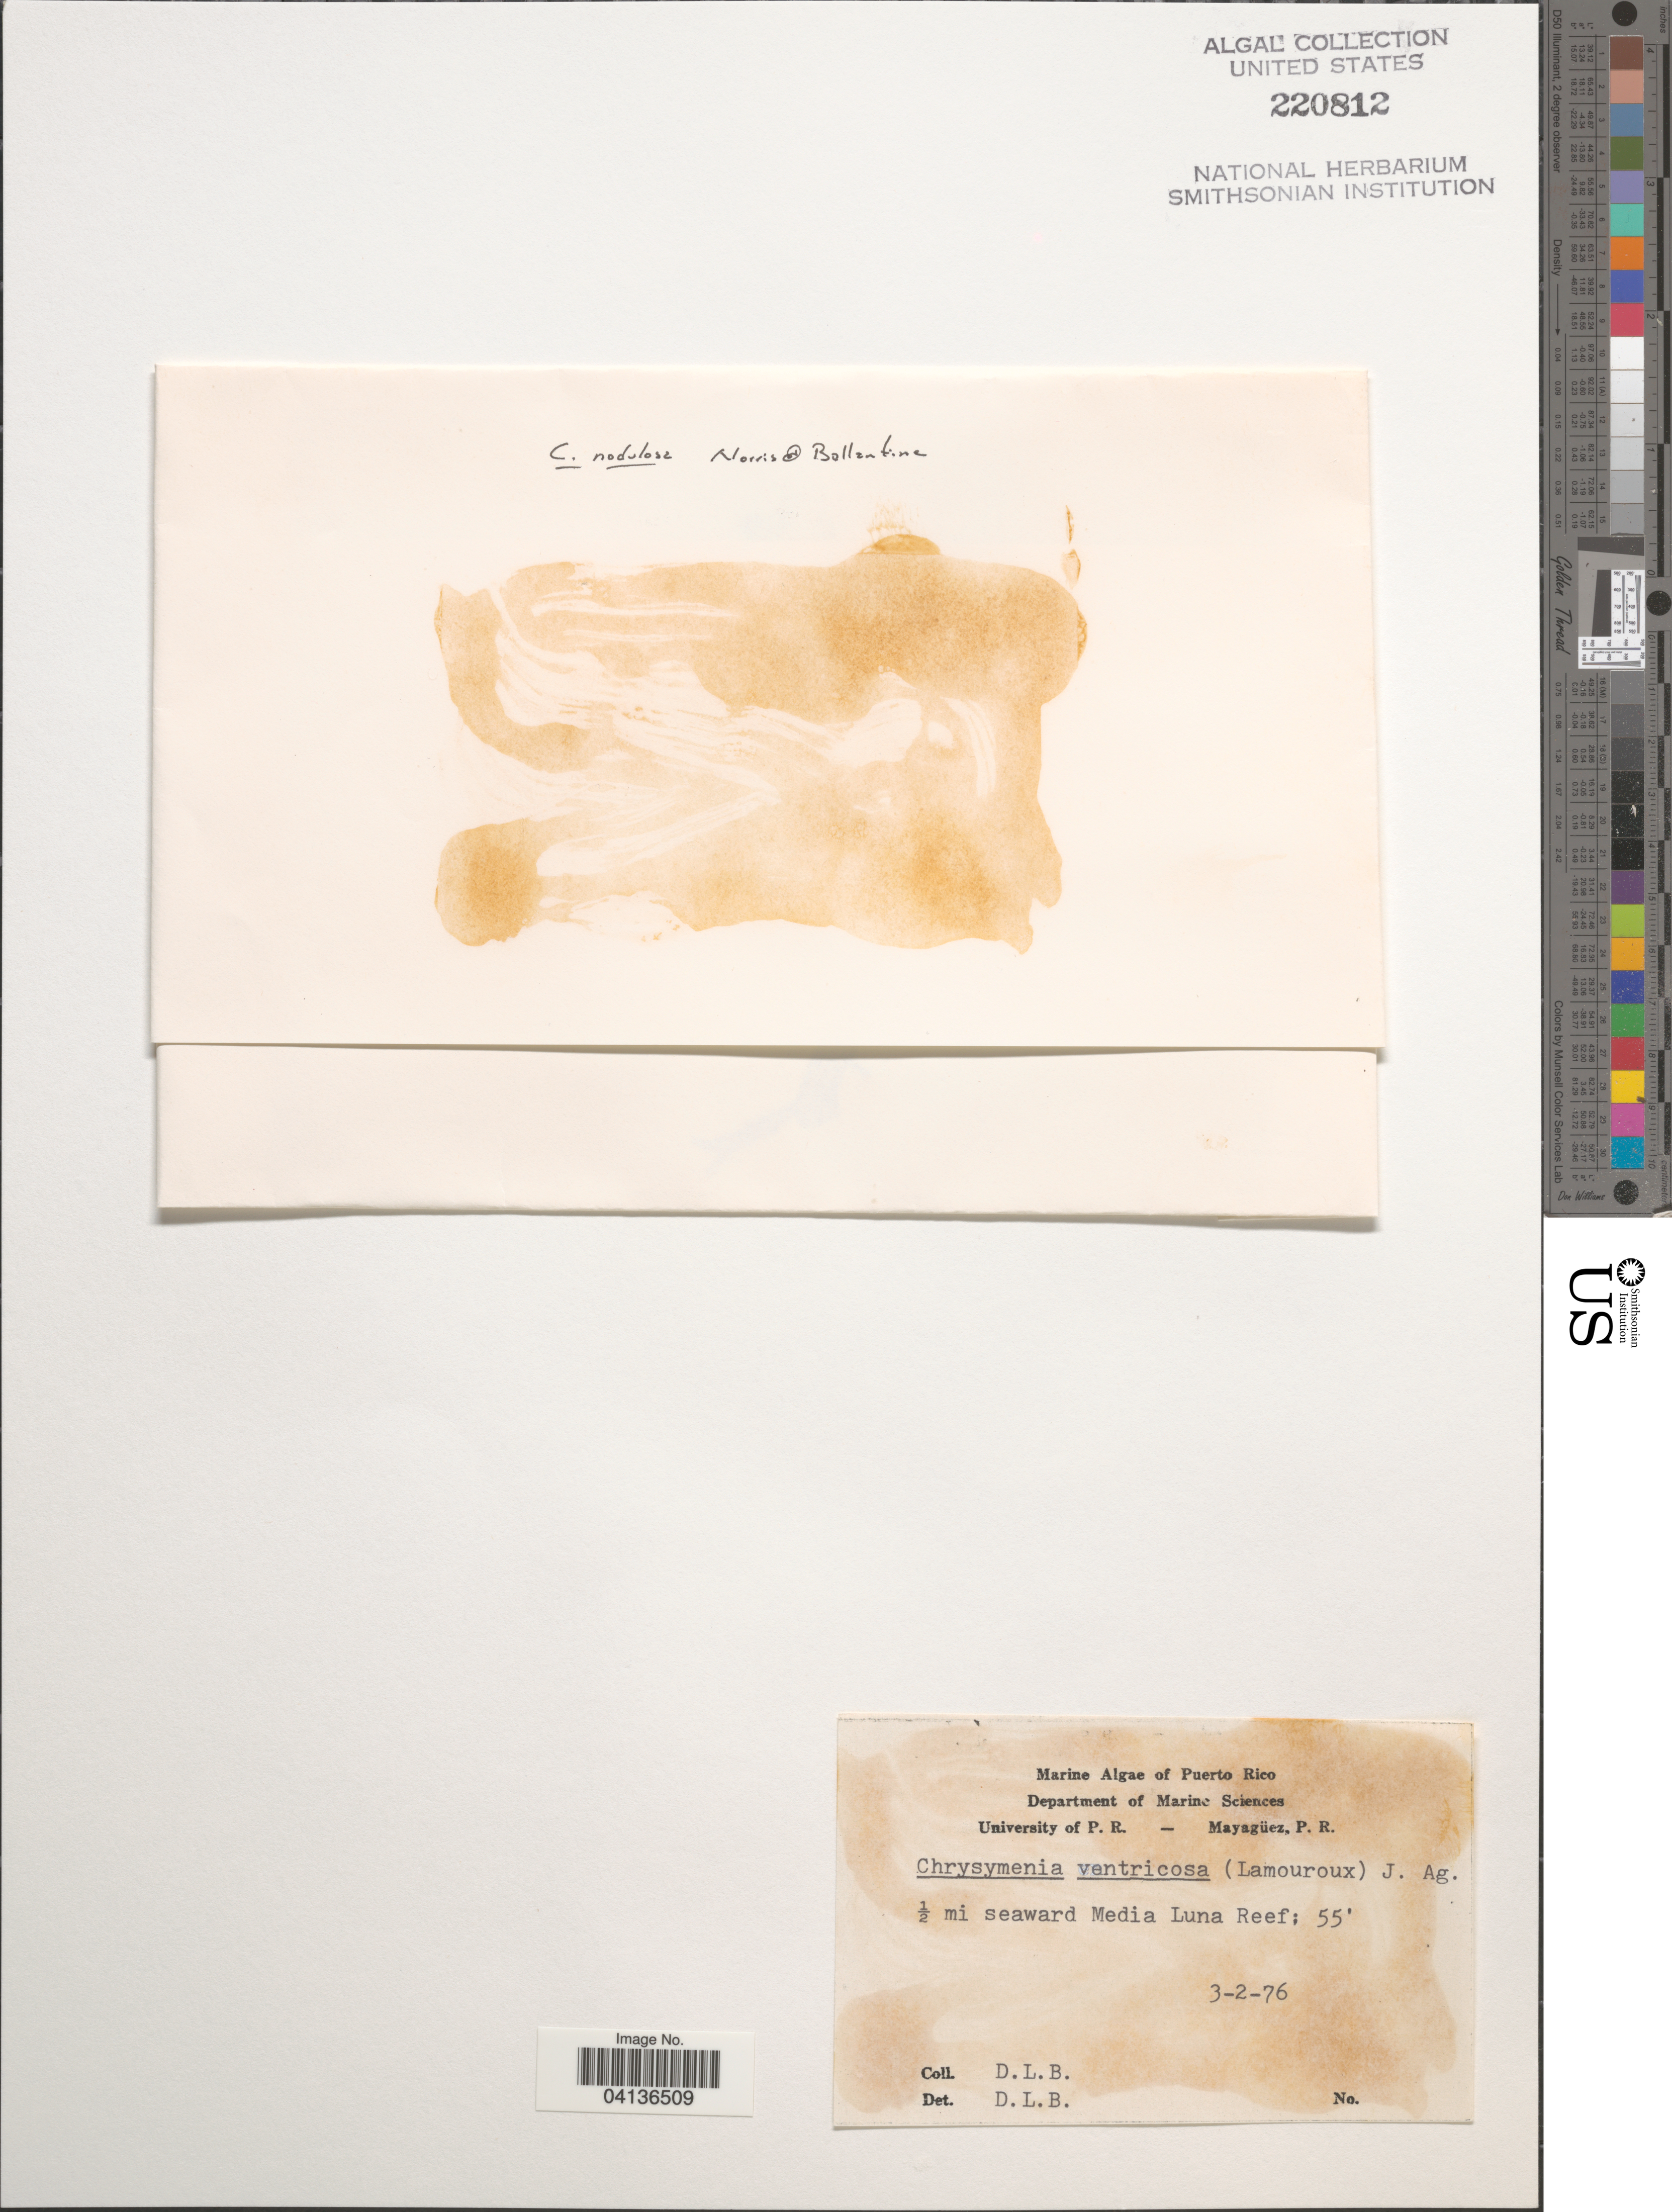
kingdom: Plantae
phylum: Rhodophyta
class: Florideophyceae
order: Rhodymeniales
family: Rhodymeniaceae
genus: Chrysymenia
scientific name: Chrysymenia ventricosa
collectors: D. L. B.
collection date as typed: Transcribed d/m/y: 3/2/76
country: Puerto Rico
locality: ½ mi seaward Media Luna Reef.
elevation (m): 17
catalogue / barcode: US 220812